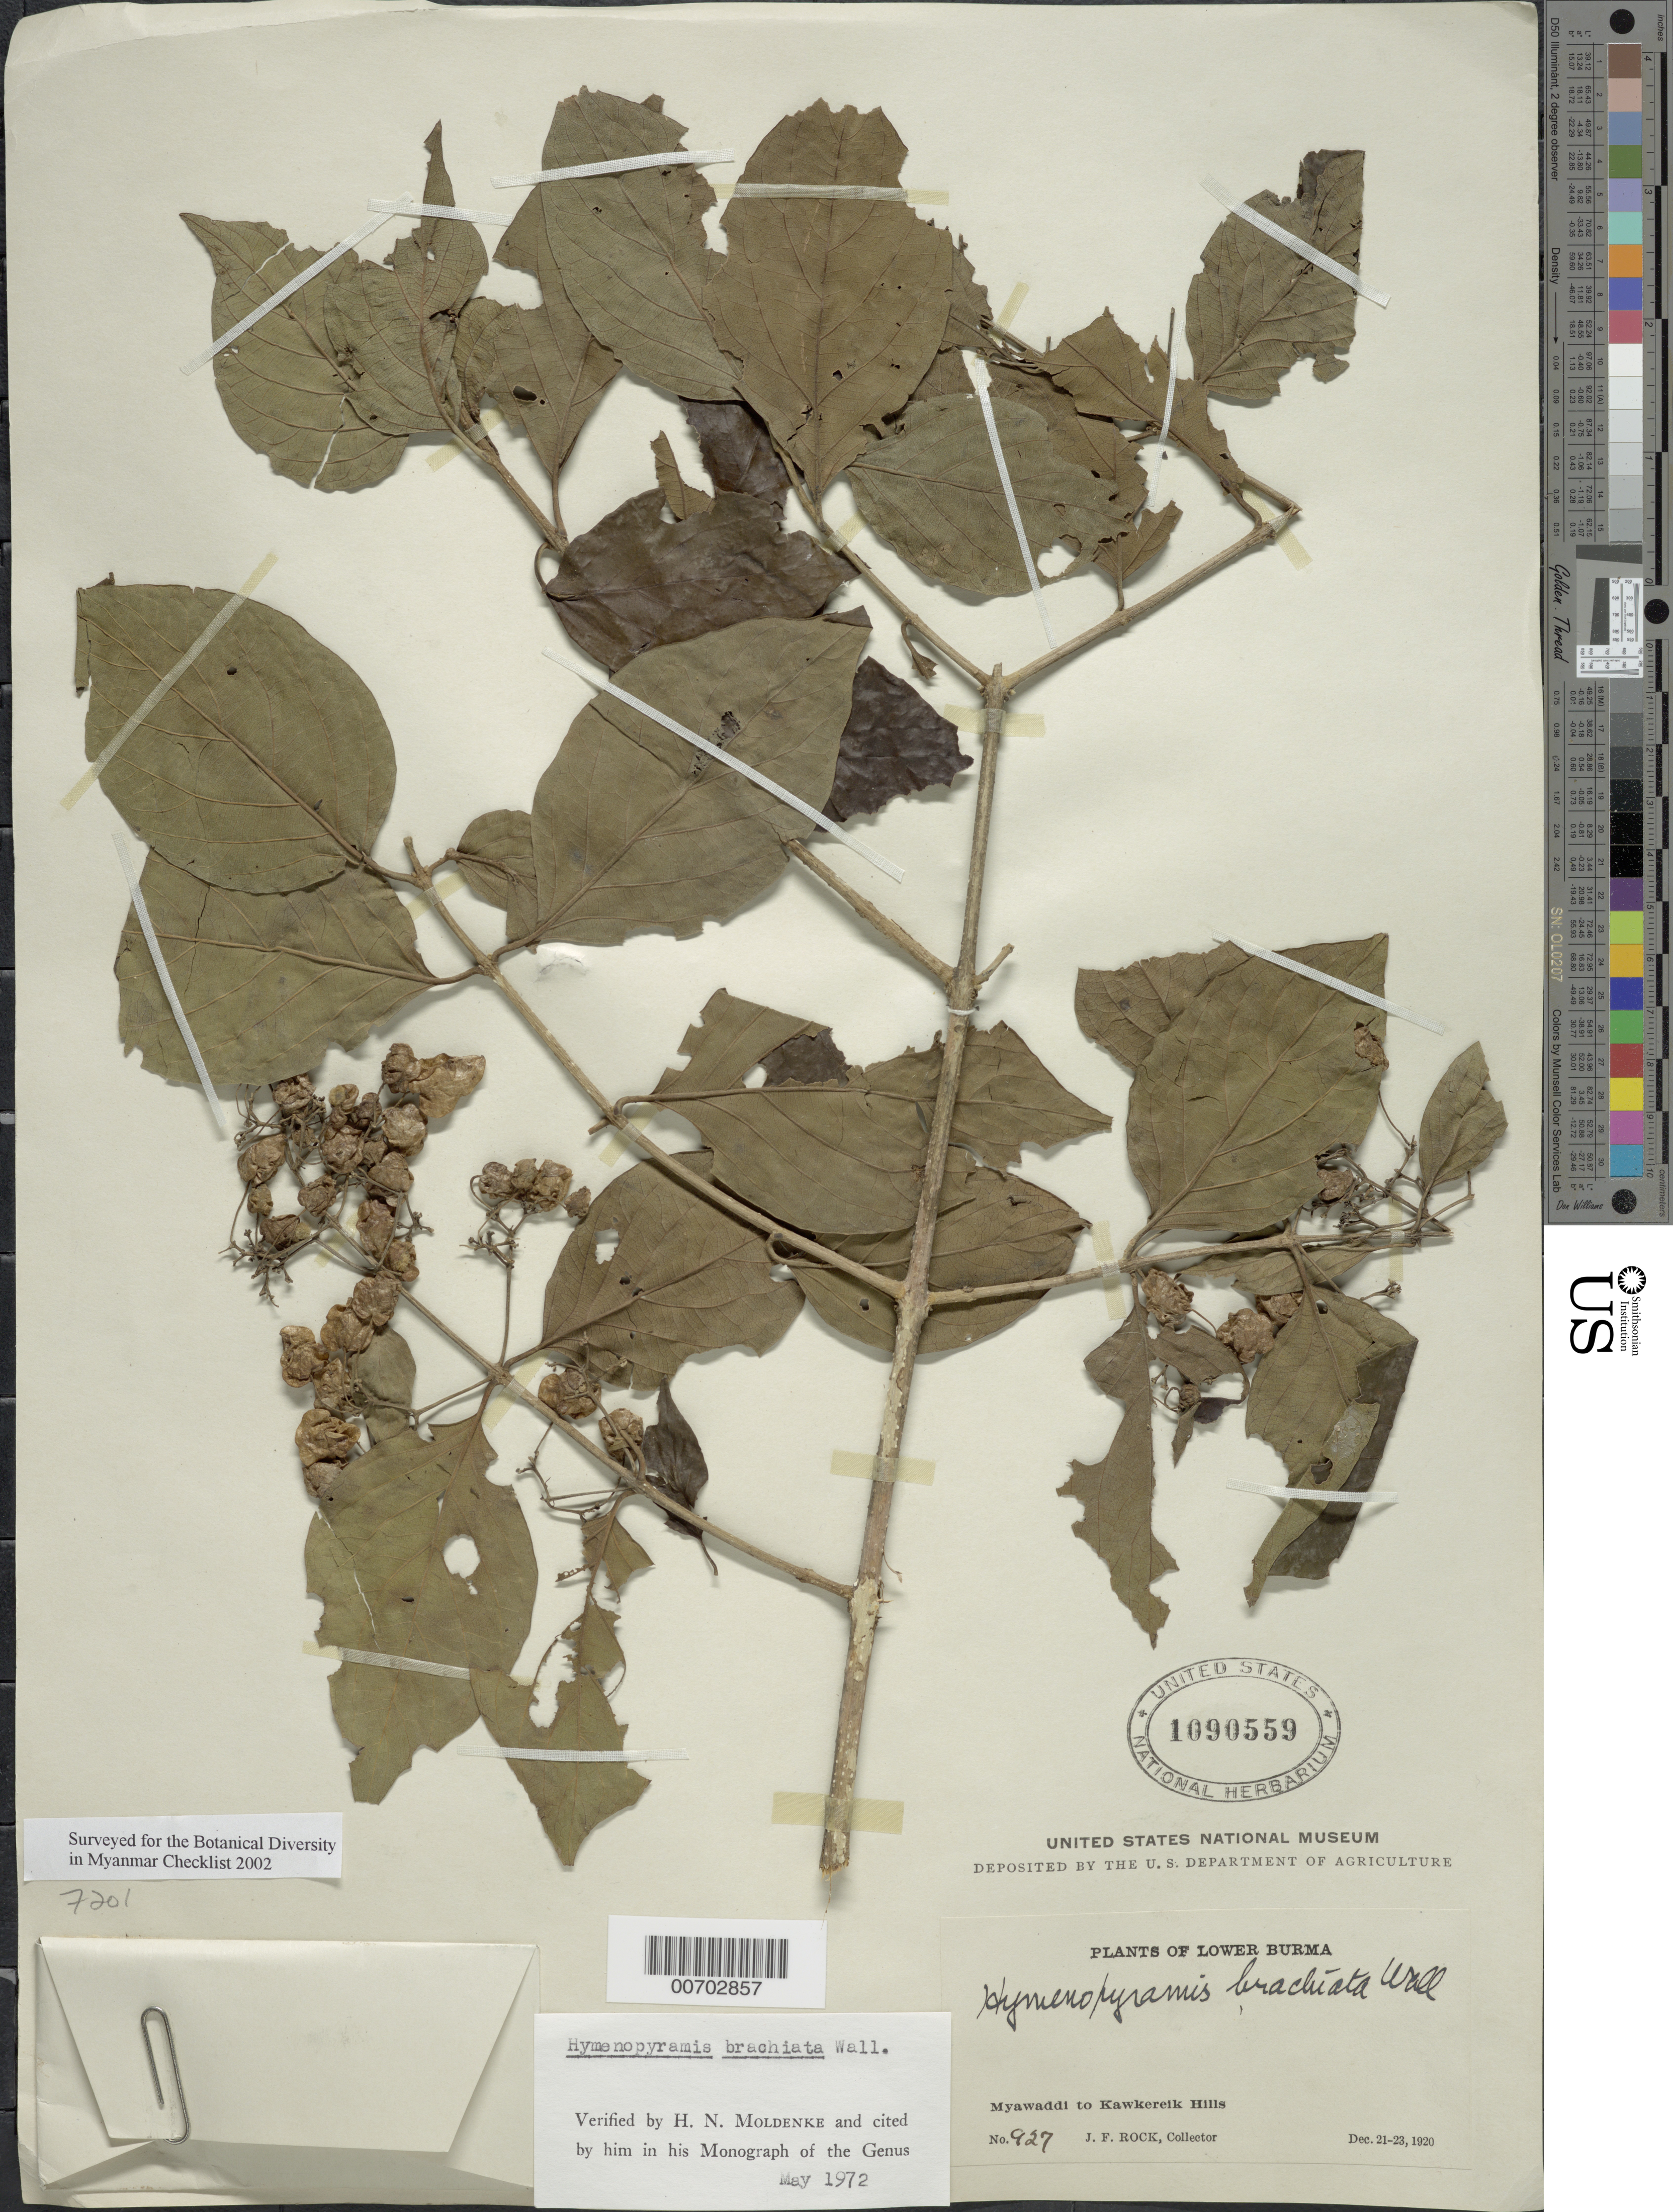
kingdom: Plantae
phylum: Tracheophyta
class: Magnoliopsida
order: Lamiales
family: Lamiaceae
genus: Hymenopyramis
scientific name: Hymenopyramis brachiata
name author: Wall.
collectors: J. F. Rock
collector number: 927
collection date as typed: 21 Dec 1920 to 23 Dec 1920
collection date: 1920-12-21/1920-12-23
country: Myanmar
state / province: Kawthule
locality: Myawaddi to Kawkereik Hills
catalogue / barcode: US 1090559